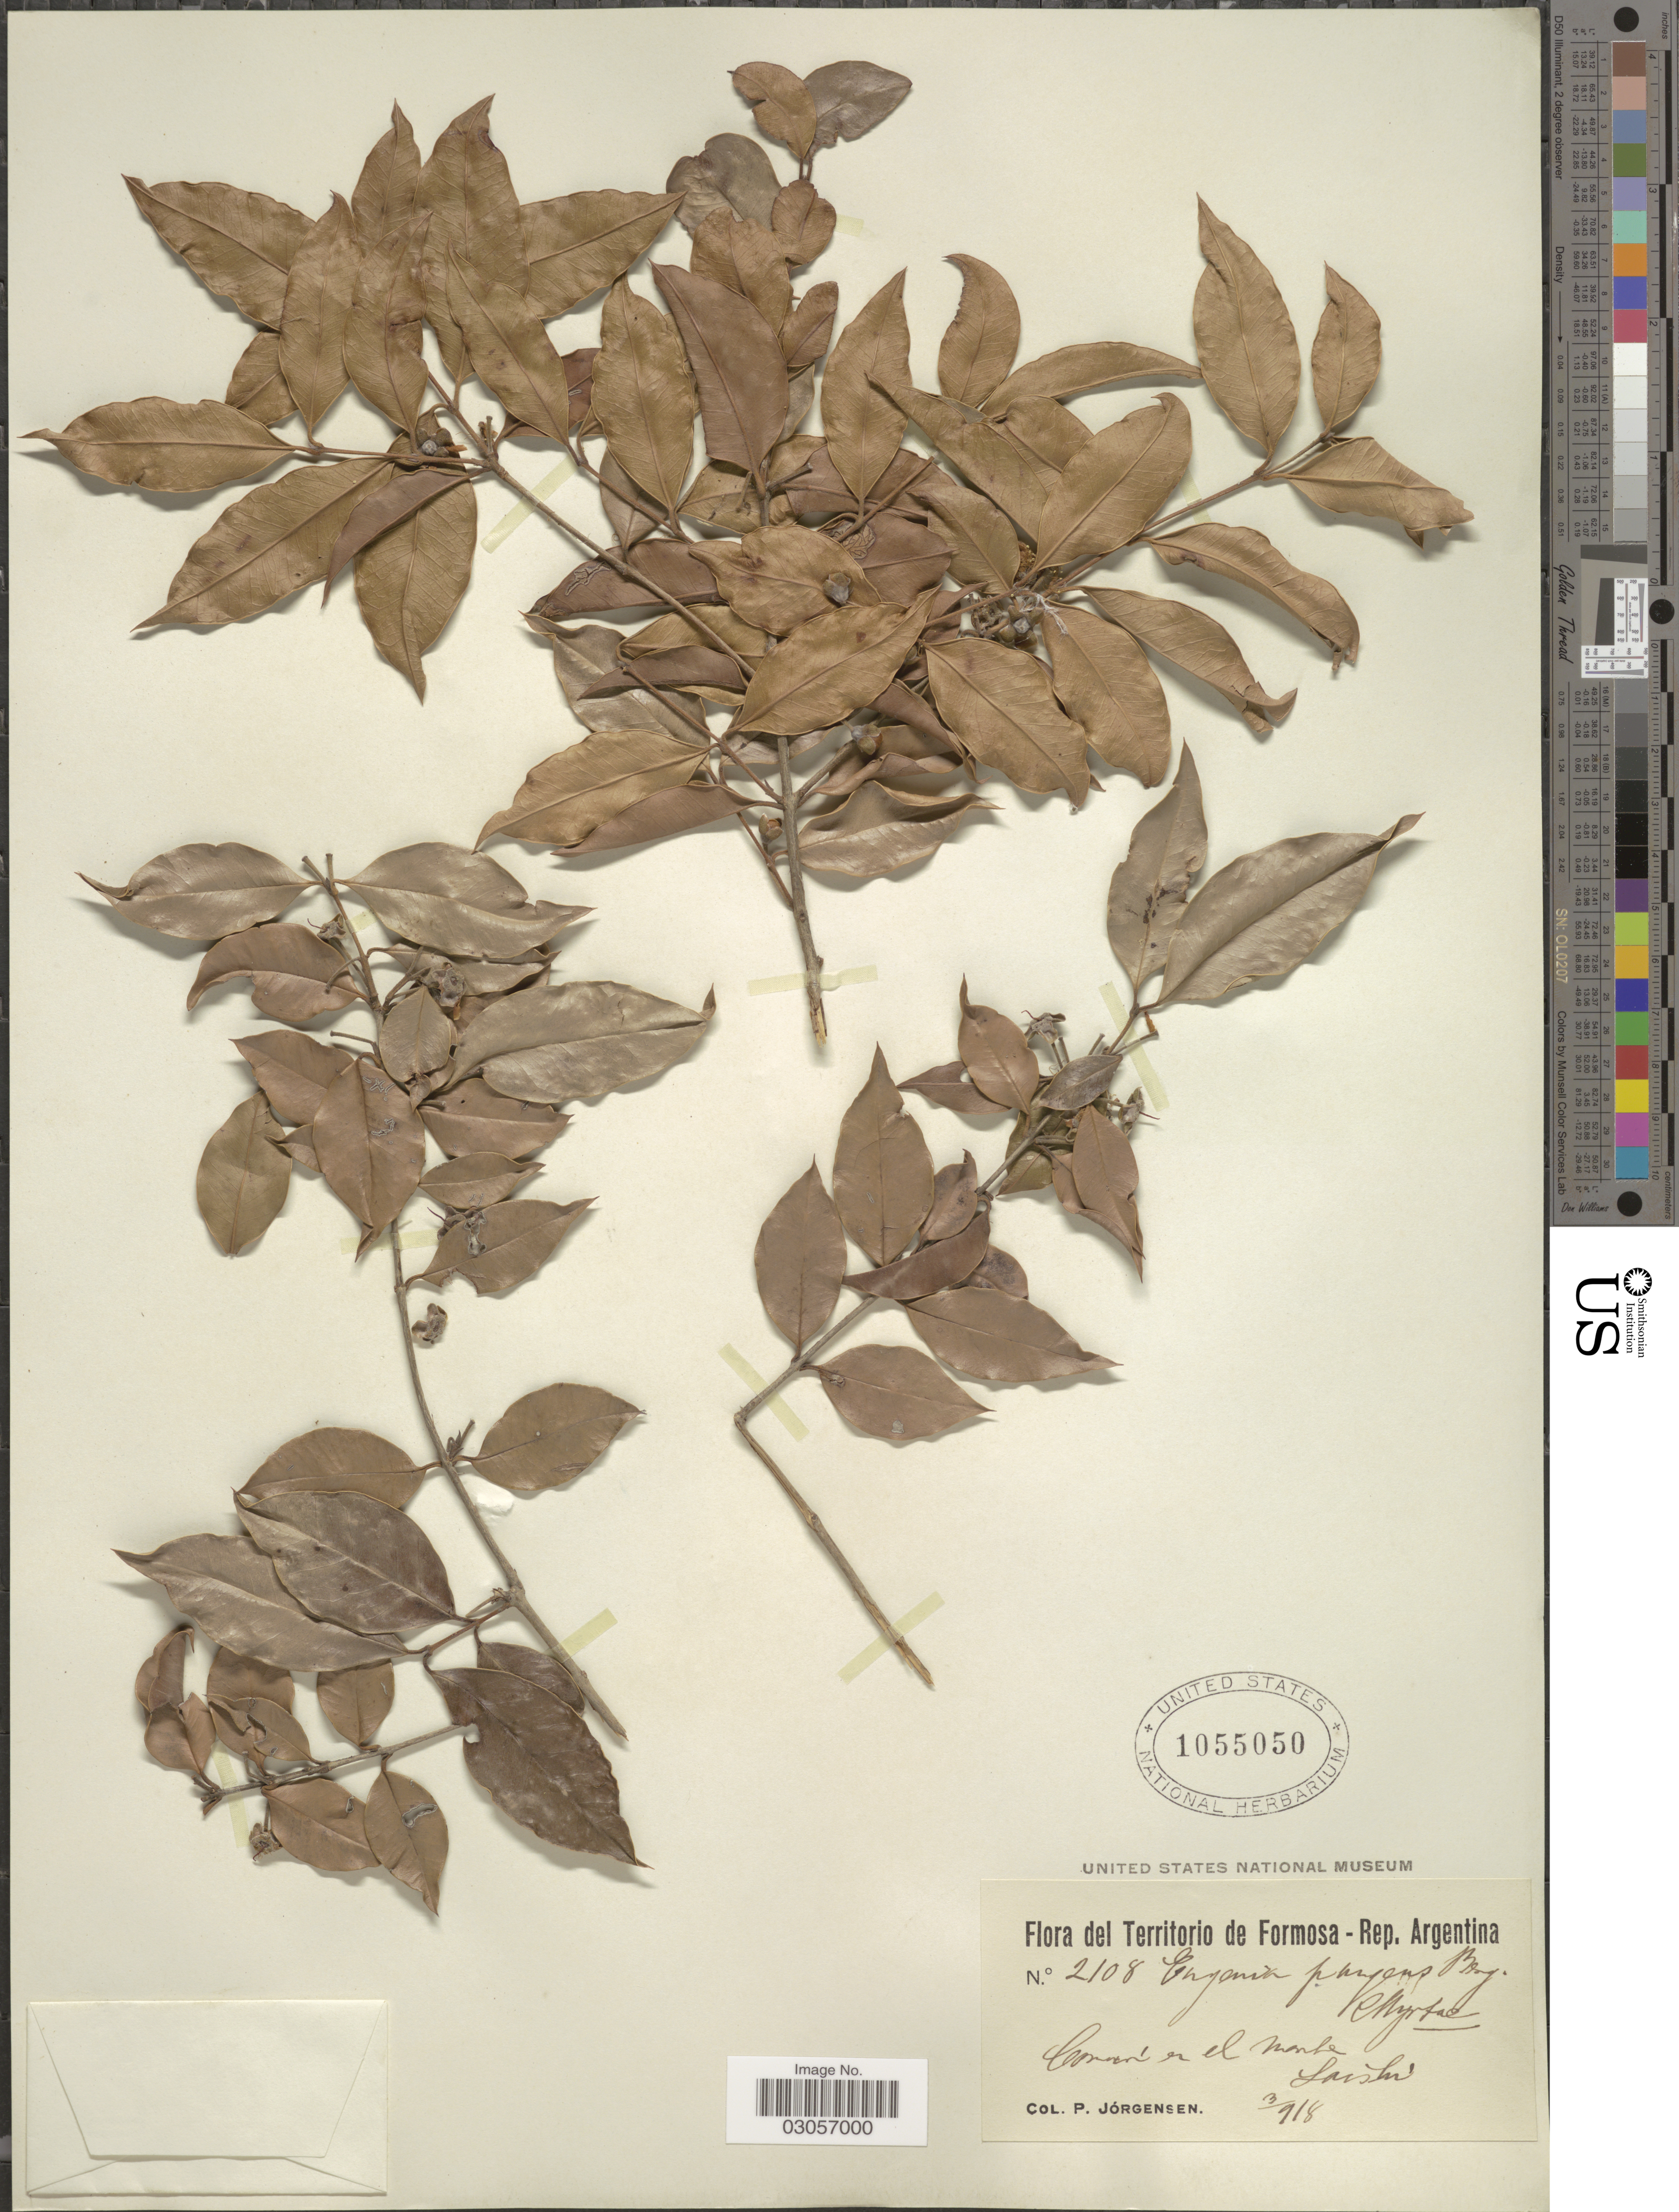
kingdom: Plantae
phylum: Tracheophyta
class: Magnoliopsida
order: Myrtales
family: Myrtaceae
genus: Myrcianthes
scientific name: Myrcianthes pungens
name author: (O. Berg) D. Legrand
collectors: P. Jörgensen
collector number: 2108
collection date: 1918-03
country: Argentina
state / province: Formosa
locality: Territorio de Formosa - Rep. Argentina, Común en el monte Laishi.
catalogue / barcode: US 1055050